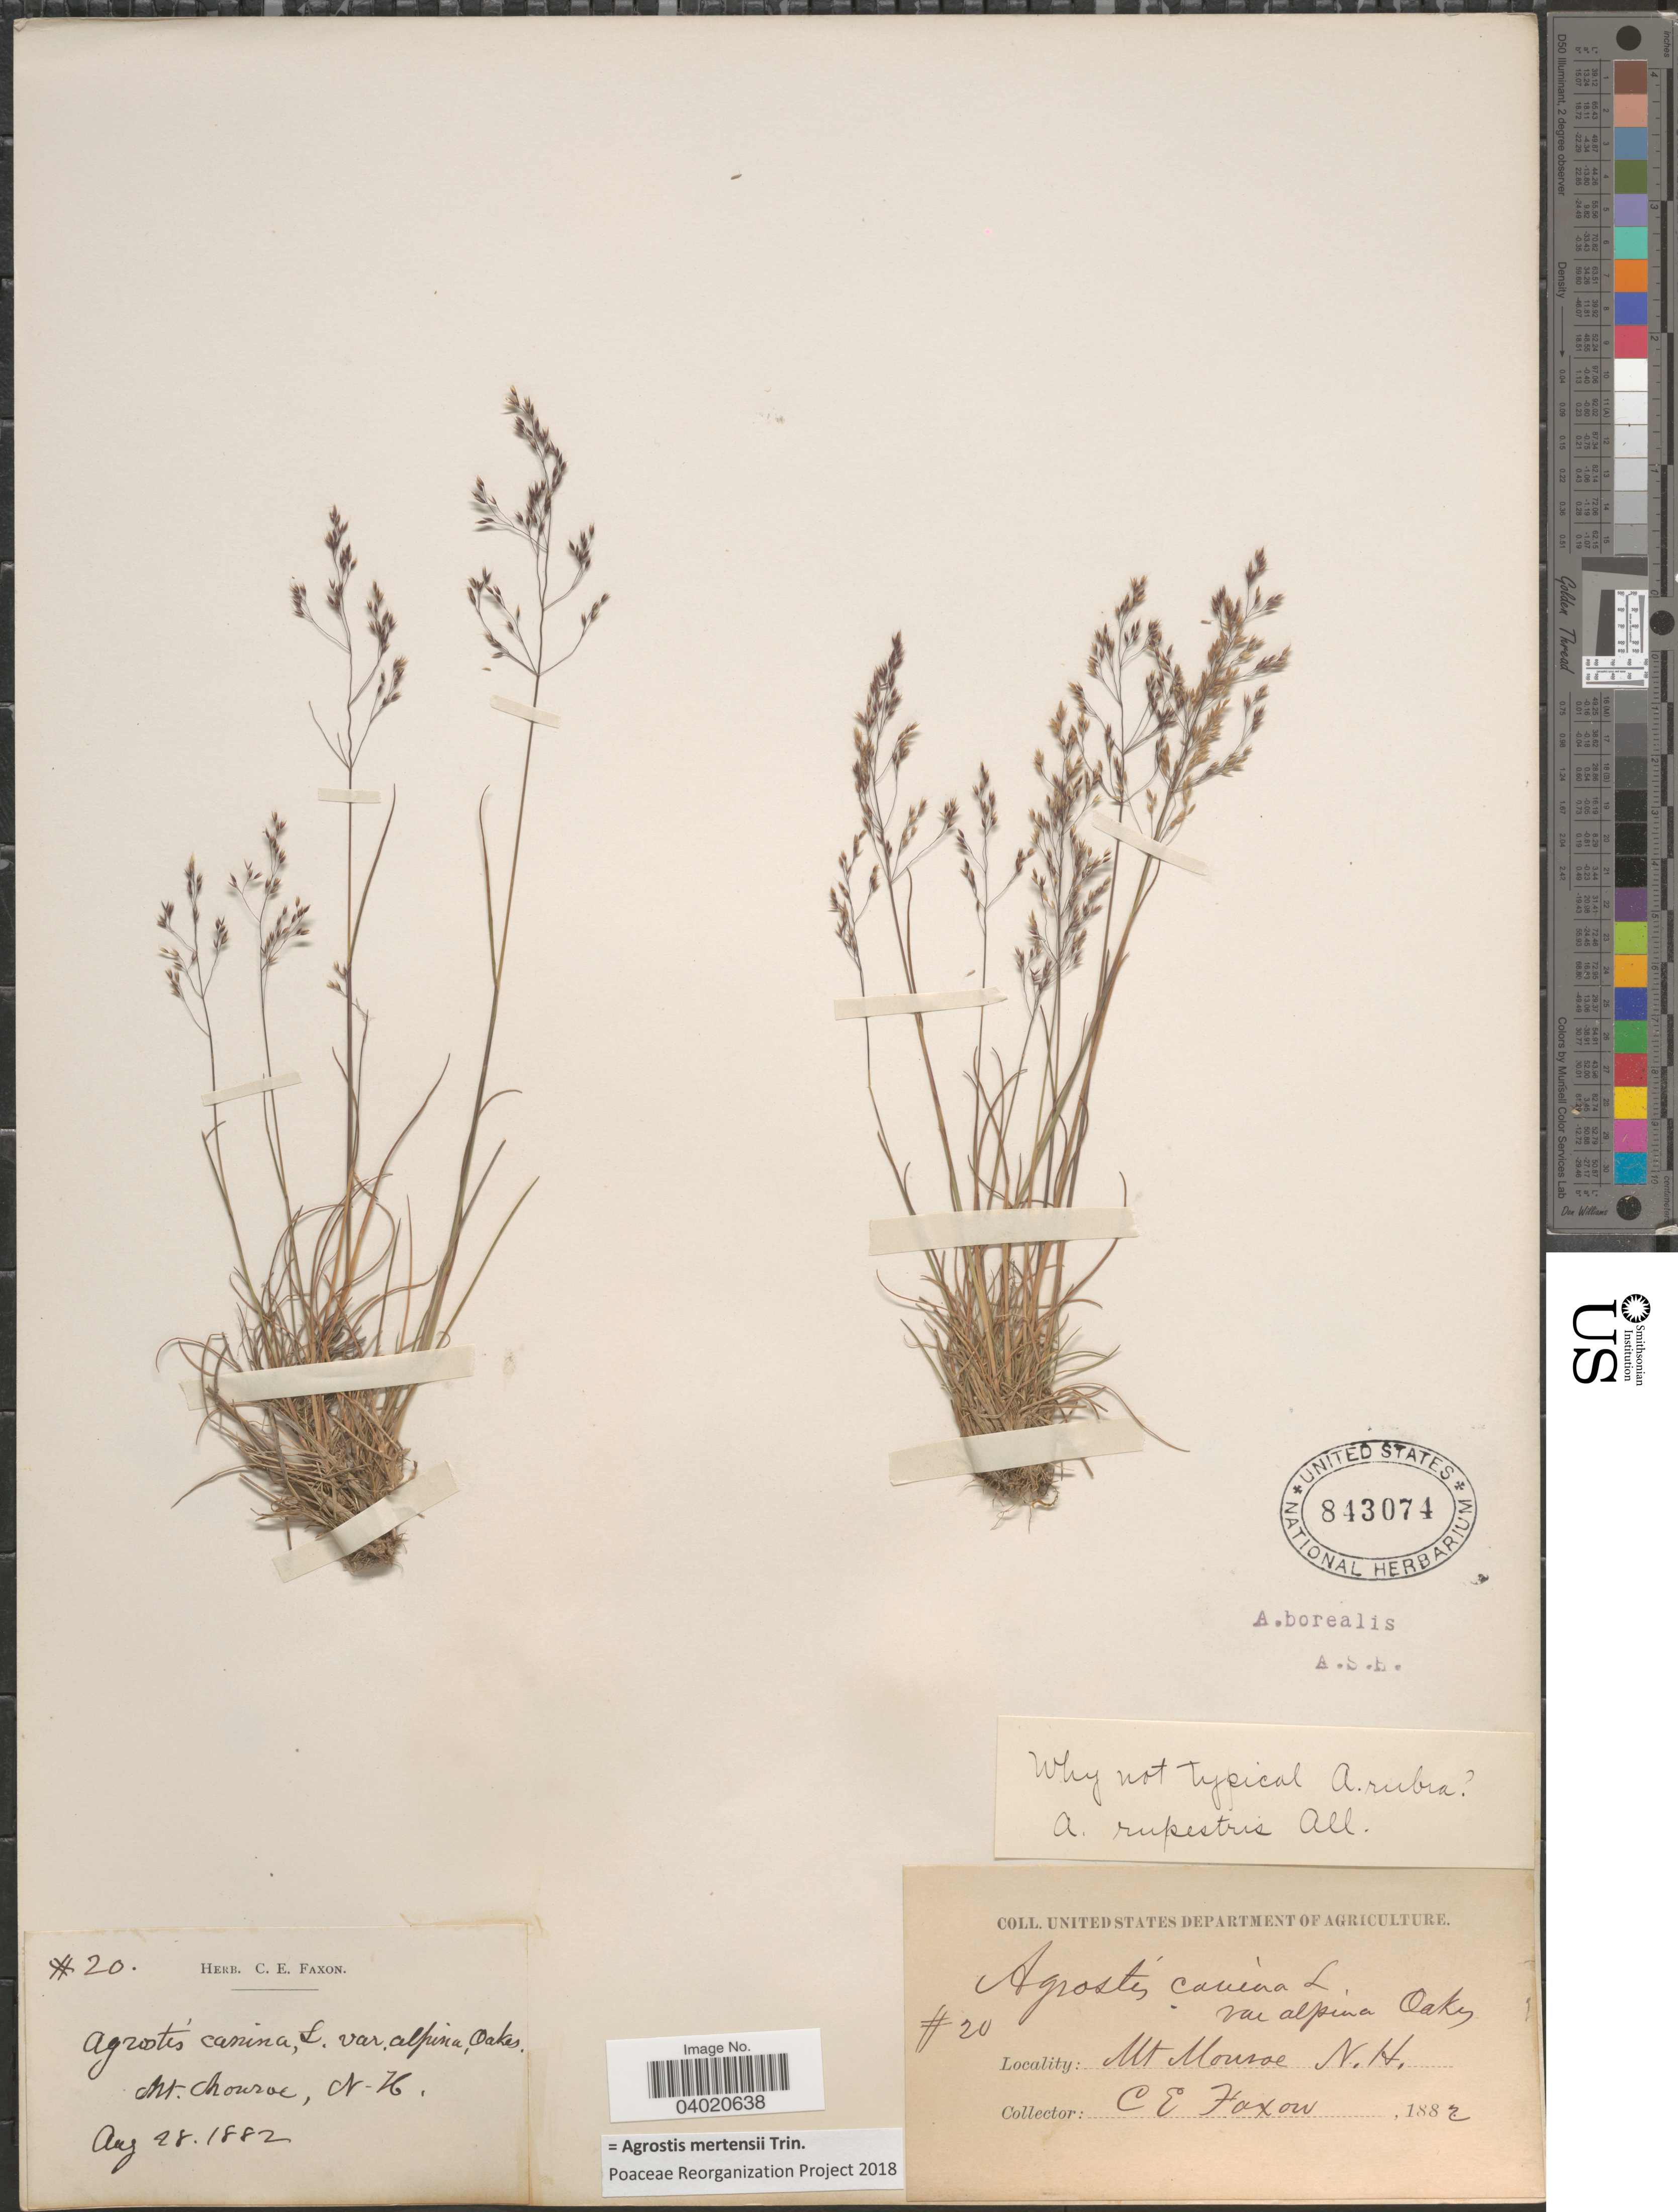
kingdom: Plantae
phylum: Tracheophyta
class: Liliopsida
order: Poales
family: Poaceae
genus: Agrostis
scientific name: Agrostis mertensii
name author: Trin.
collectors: C. Faxon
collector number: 20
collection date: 1882-08-28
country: United States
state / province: New Hampshire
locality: Mt. Monroe.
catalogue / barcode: US 843074